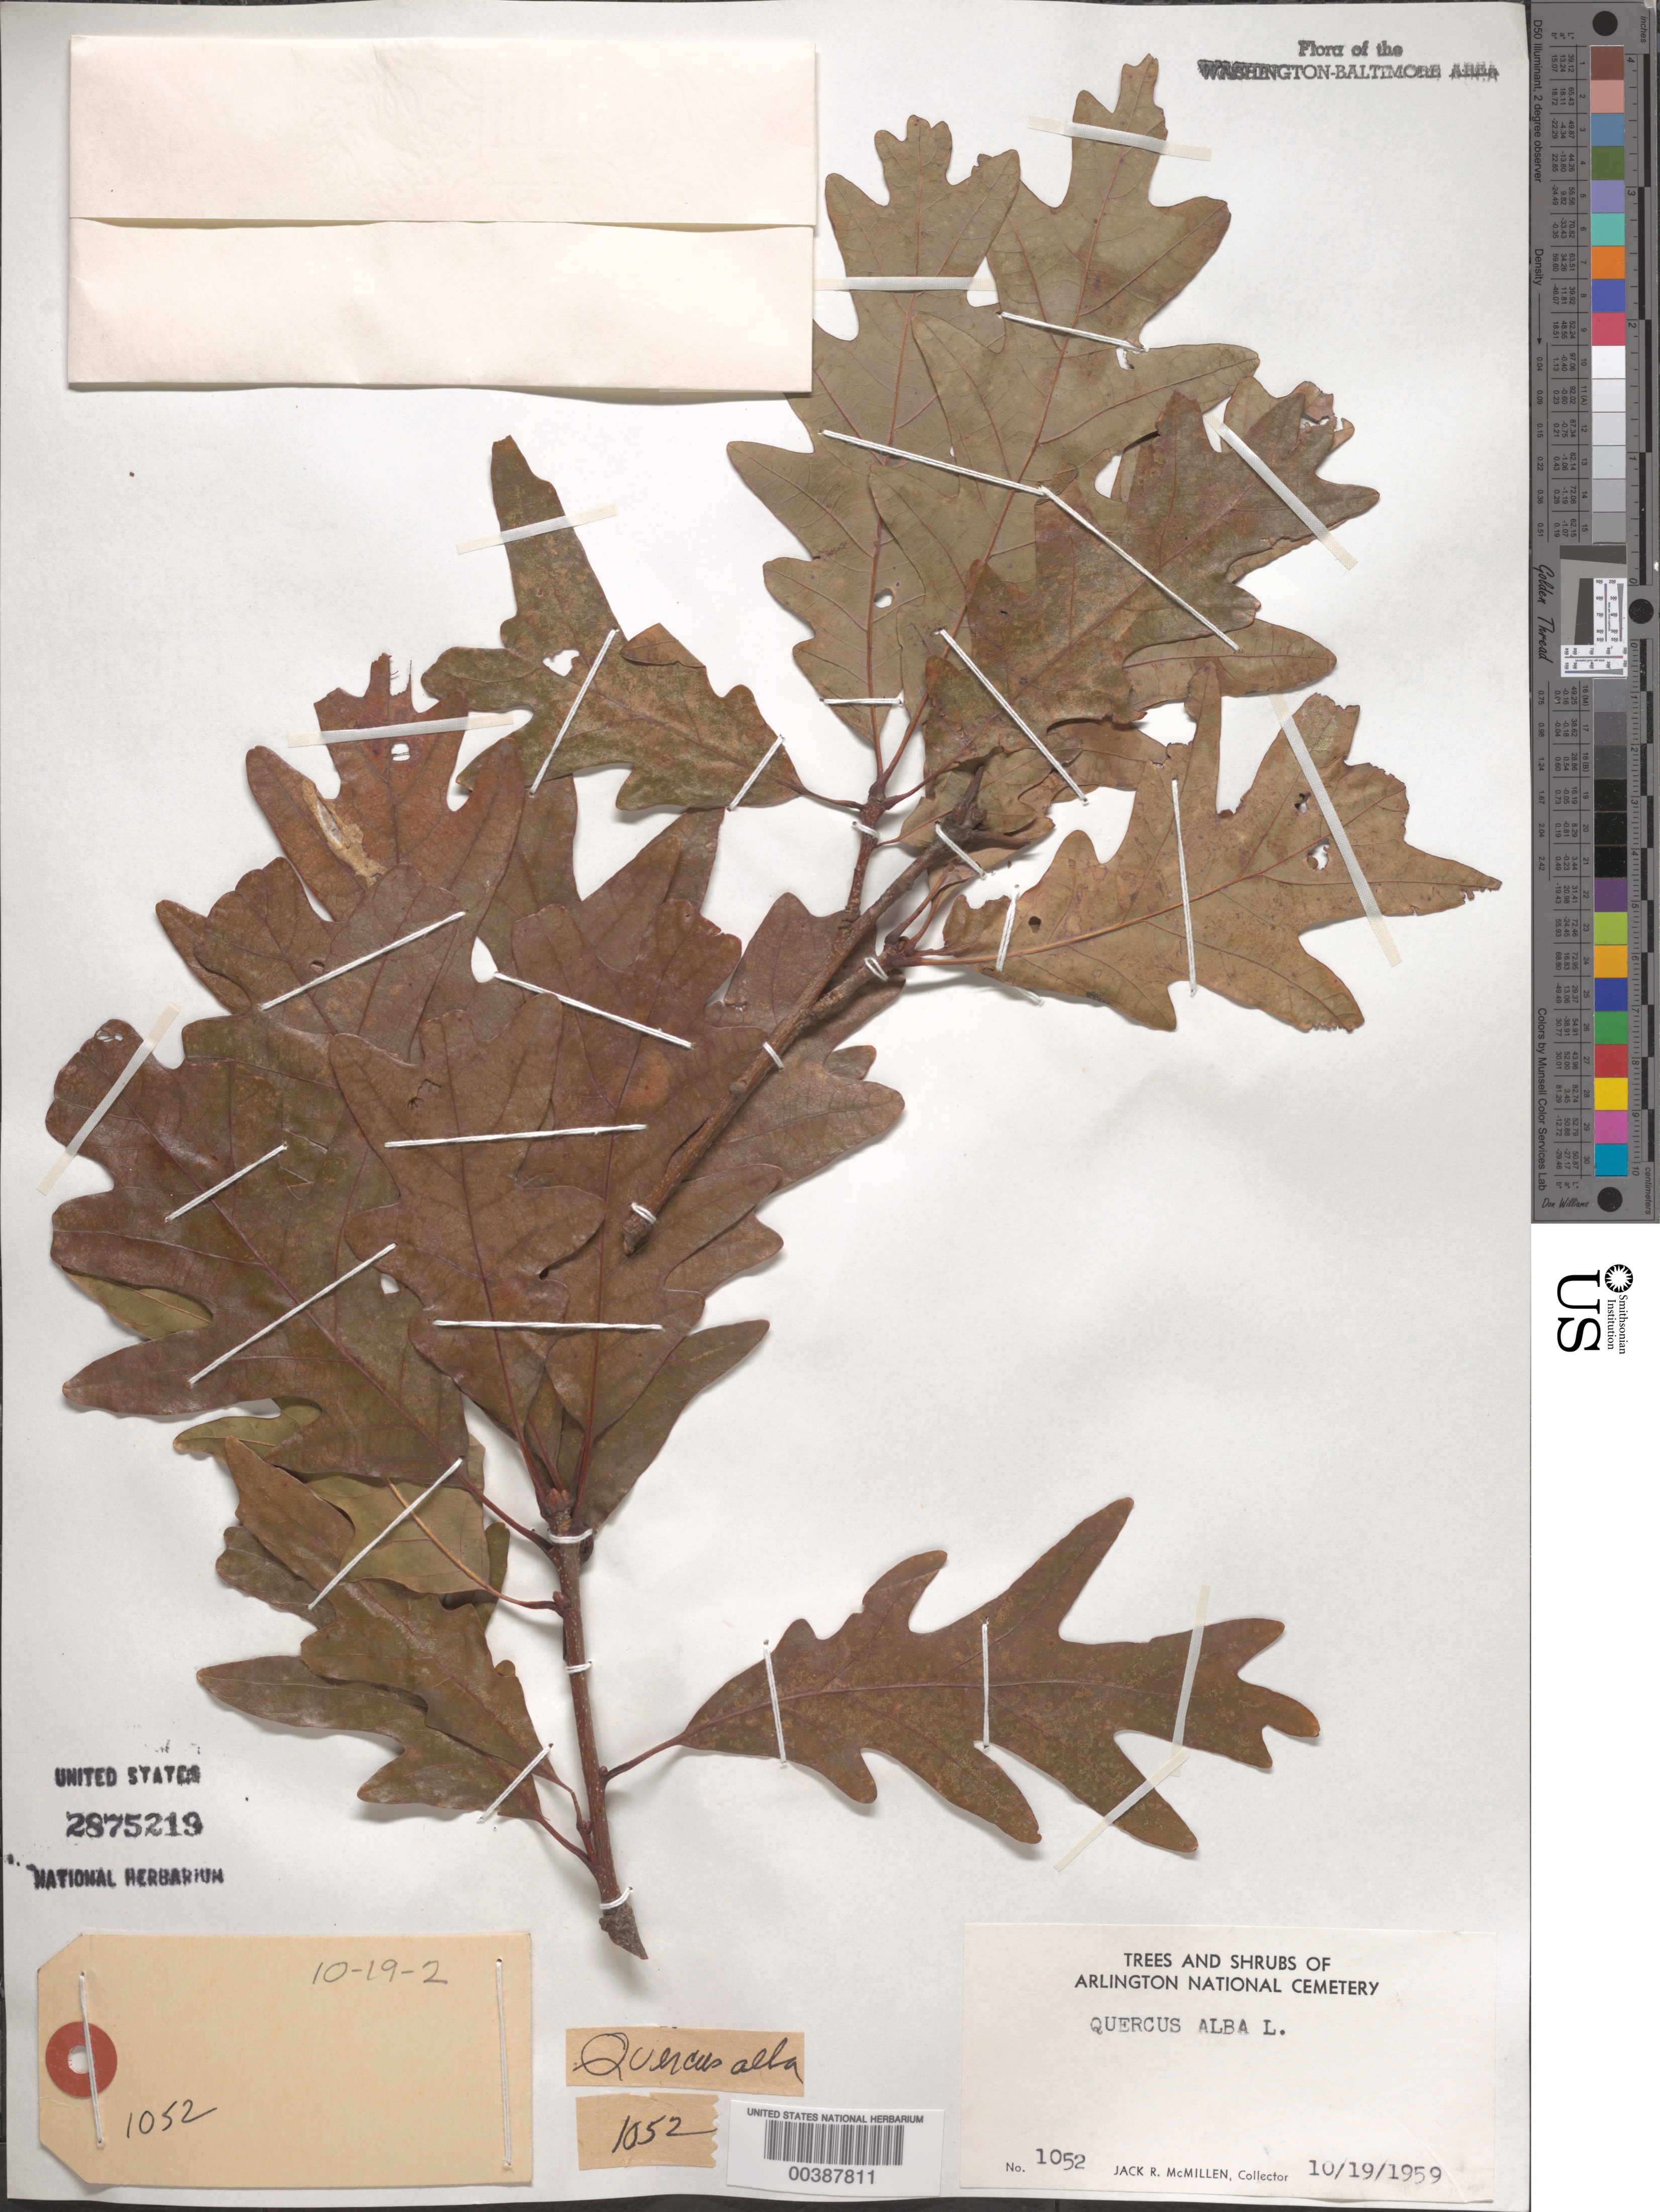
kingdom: Plantae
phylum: Tracheophyta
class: Magnoliopsida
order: Fagales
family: Fagaceae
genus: Quercus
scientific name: Quercus alba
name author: L.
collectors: J. McMillen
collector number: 1052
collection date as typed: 19 Oct 1959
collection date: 1959-10-19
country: United States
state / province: Virginia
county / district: Arlington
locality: Arlington National Cemetery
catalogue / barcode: US 2875219